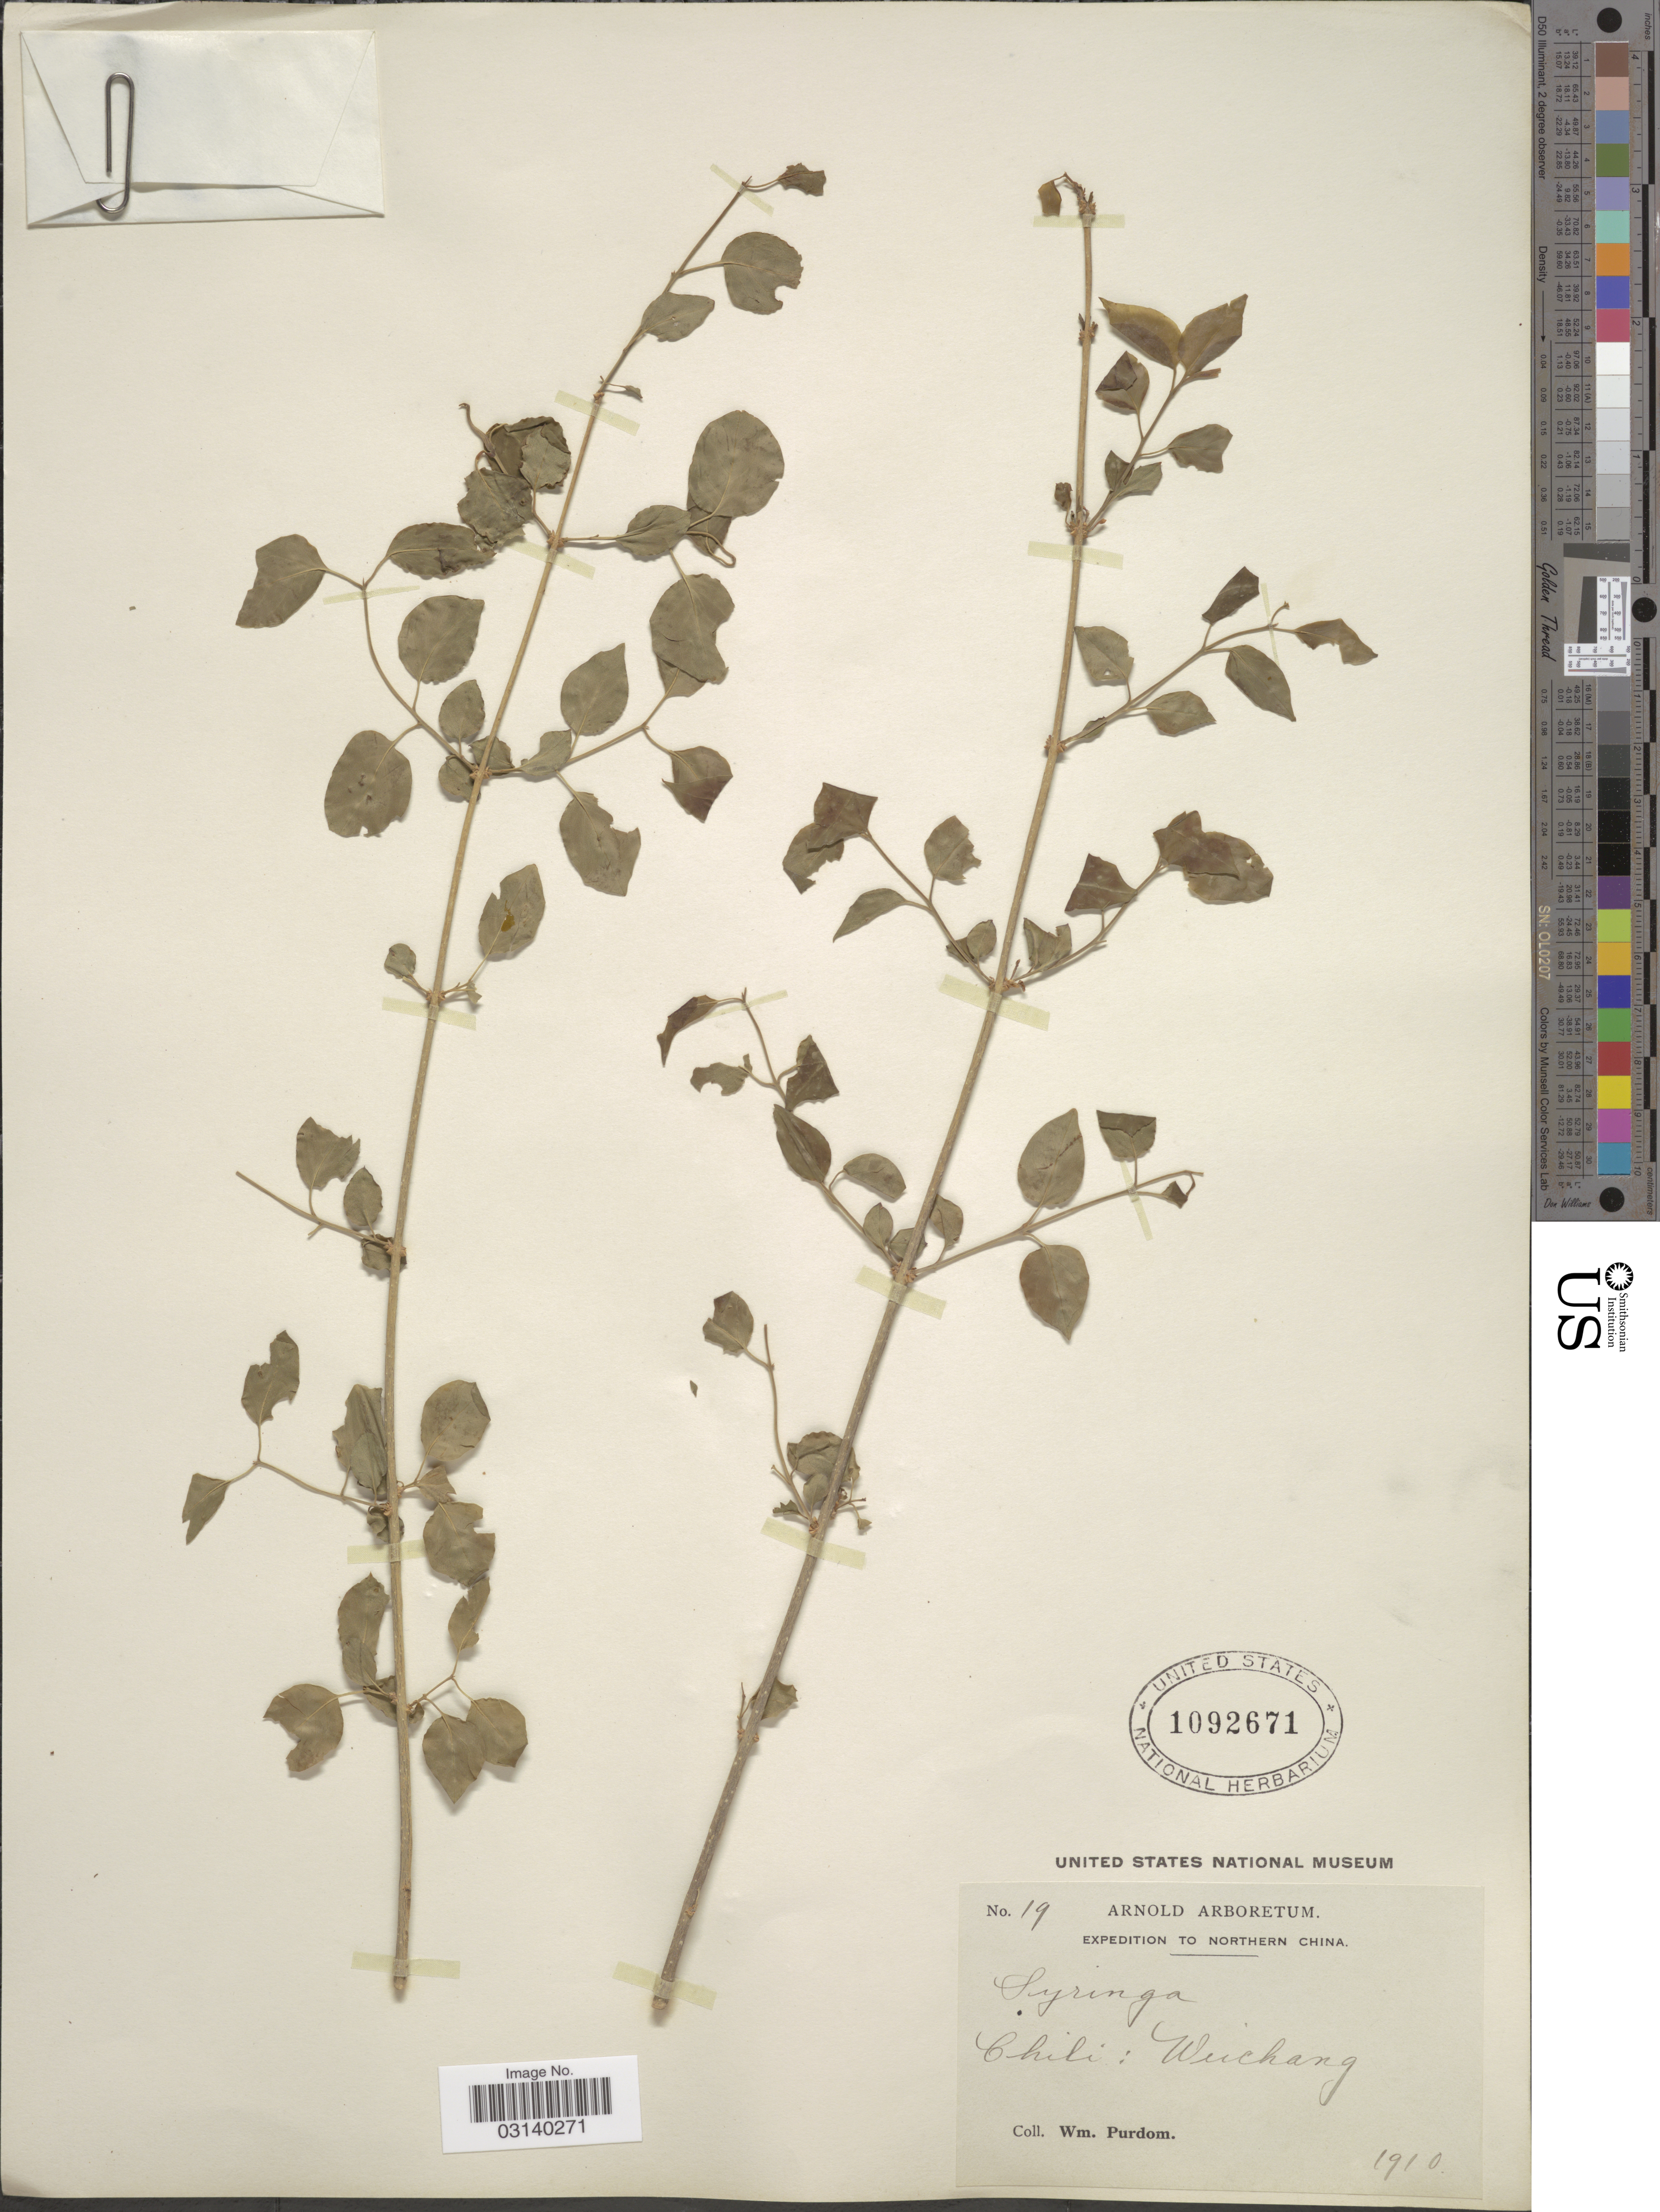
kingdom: Plantae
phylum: Tracheophyta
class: Magnoliopsida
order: Lamiales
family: Oleaceae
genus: Syringa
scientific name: Syringa sp.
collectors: W. Purdom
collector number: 19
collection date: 1910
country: China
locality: Northern China. Chili: Weichang.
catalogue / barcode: US 1092671